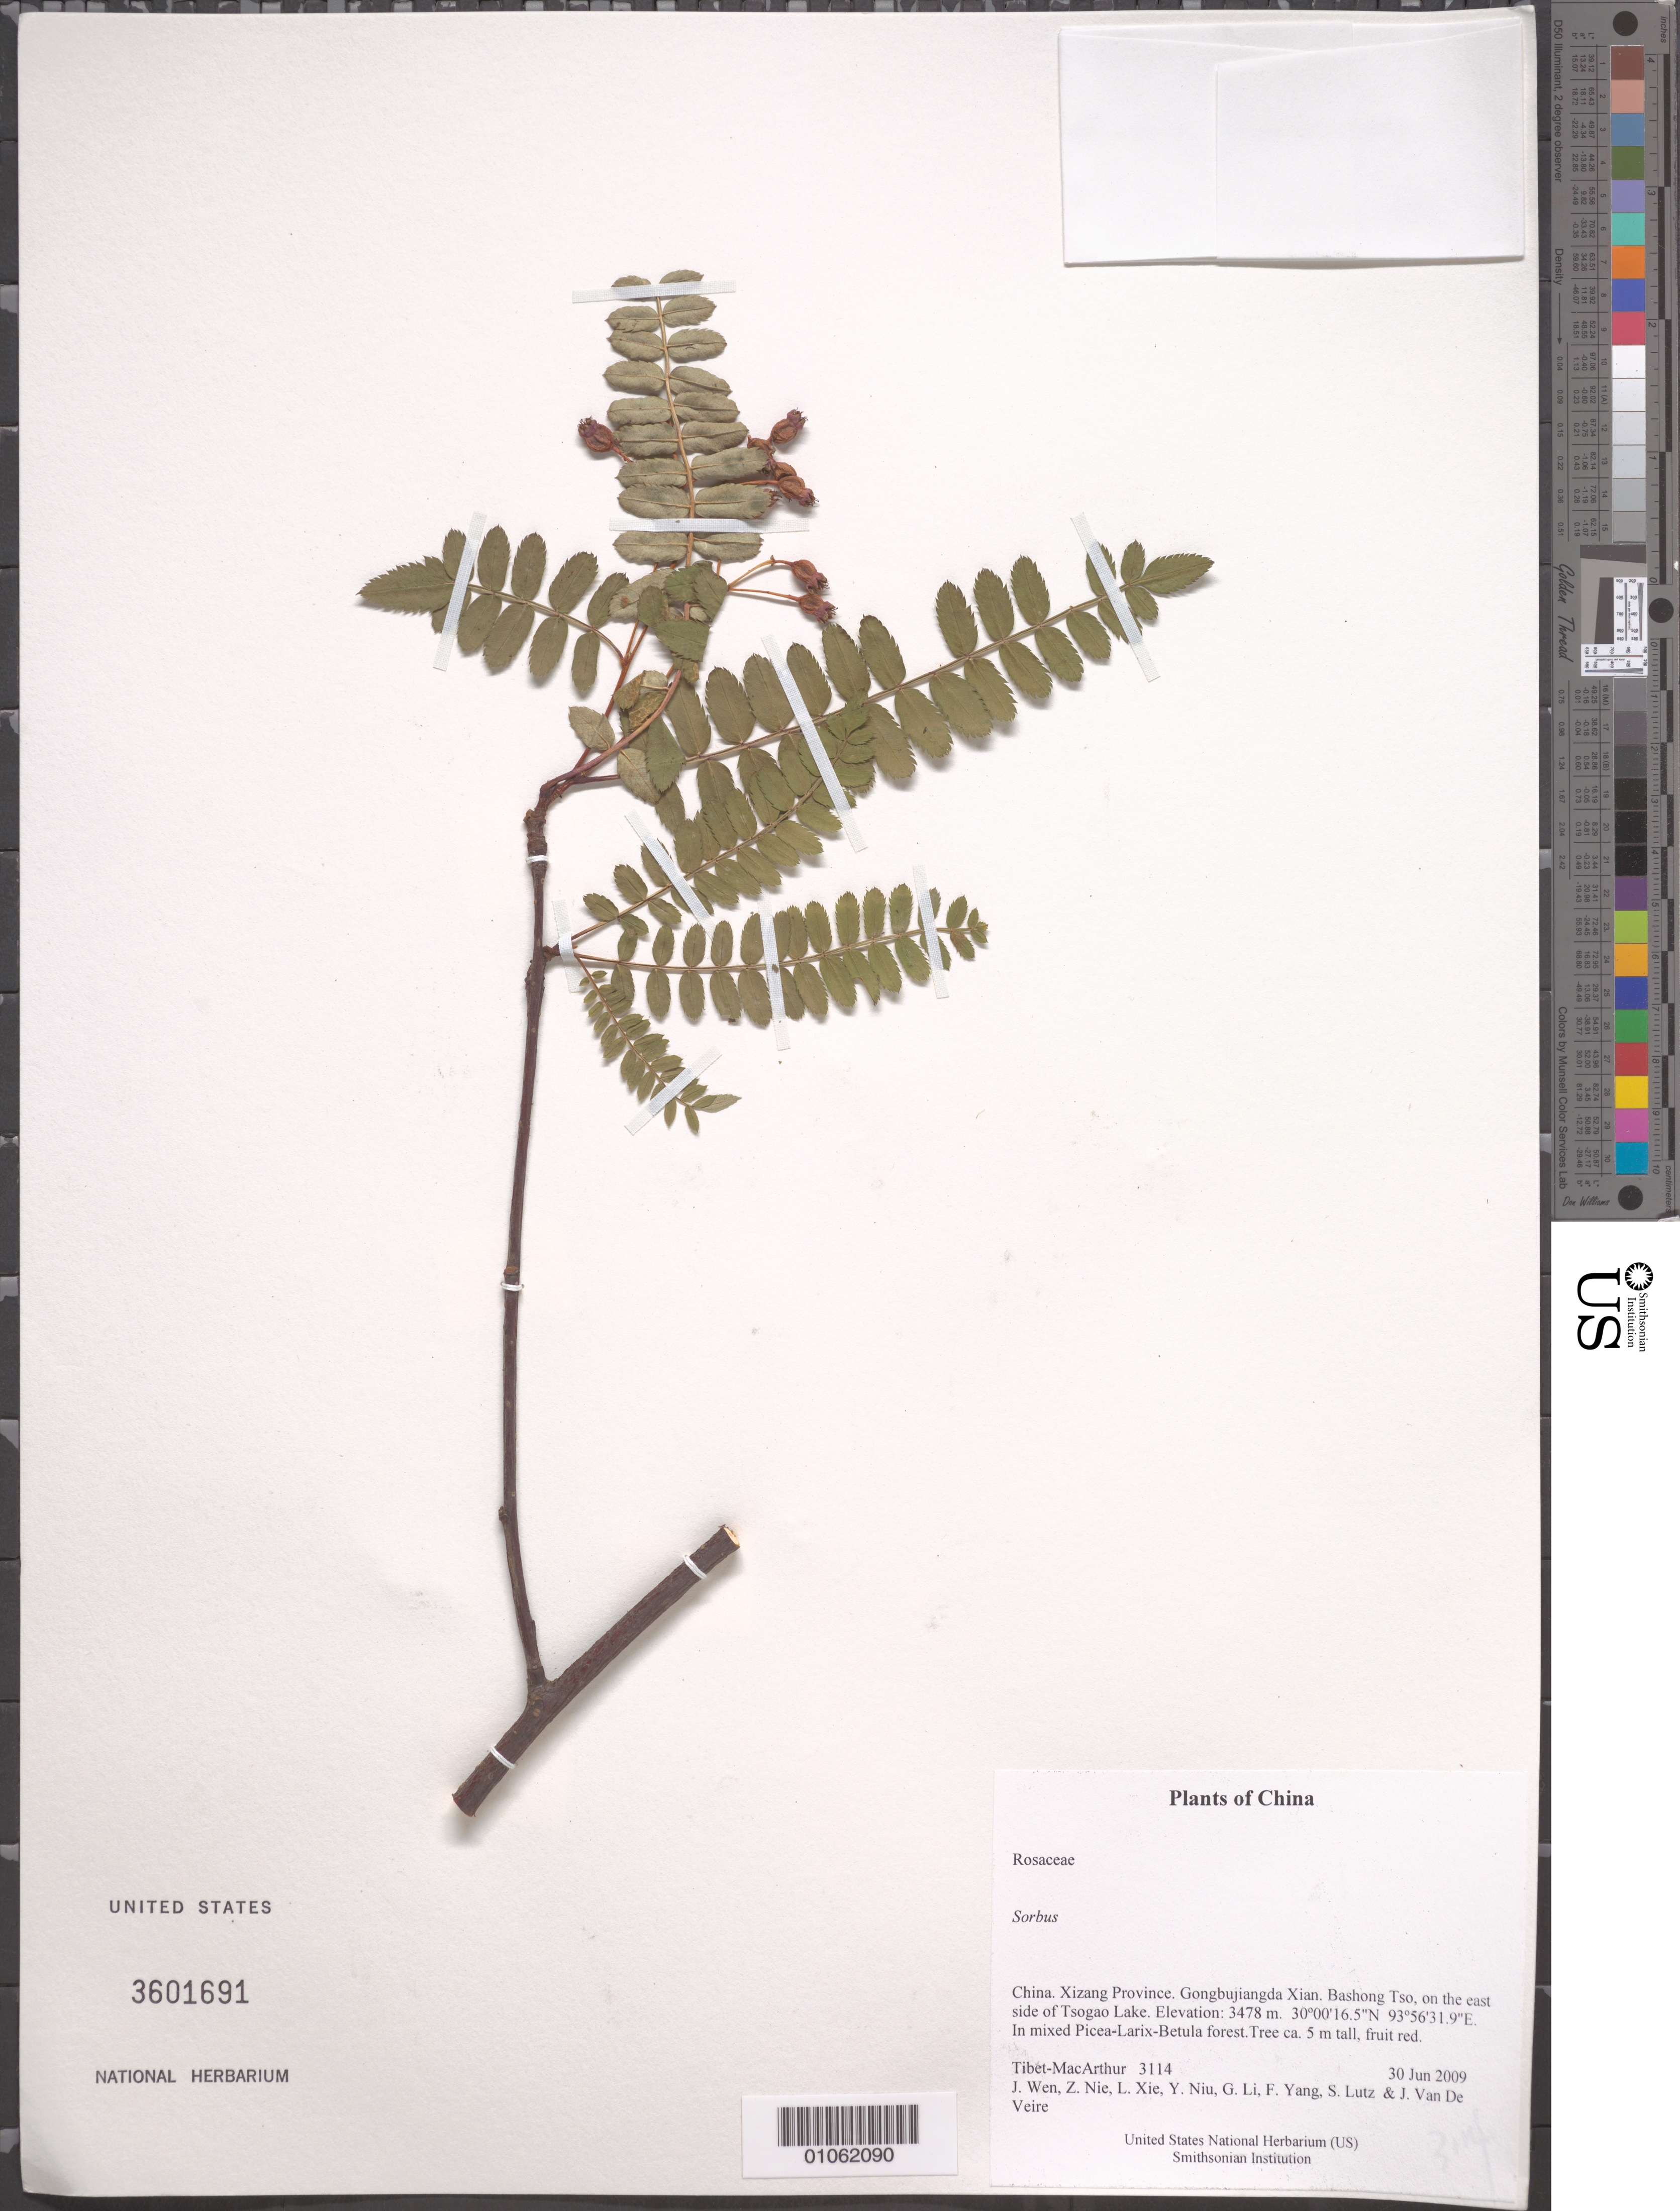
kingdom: Plantae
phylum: Tracheophyta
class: Magnoliopsida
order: Rosales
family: Rosaceae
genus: Sorbus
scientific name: Sorbus sp.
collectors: Tibet-MacArthur, J. Wen, Z. Nie, L. Xie, Y. Niu, G. Li, F. Yang, S. Lutz & J. Van De Veire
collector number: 3114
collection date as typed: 30 Jun 2009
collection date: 2009-06-30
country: China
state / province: Xizang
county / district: Gongbujiangda Xian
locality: Bashong Tso, on the east side of Tsogao Lake.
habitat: In mixed Picea-Larix-Betula forest.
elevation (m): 3478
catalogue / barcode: US 3601691